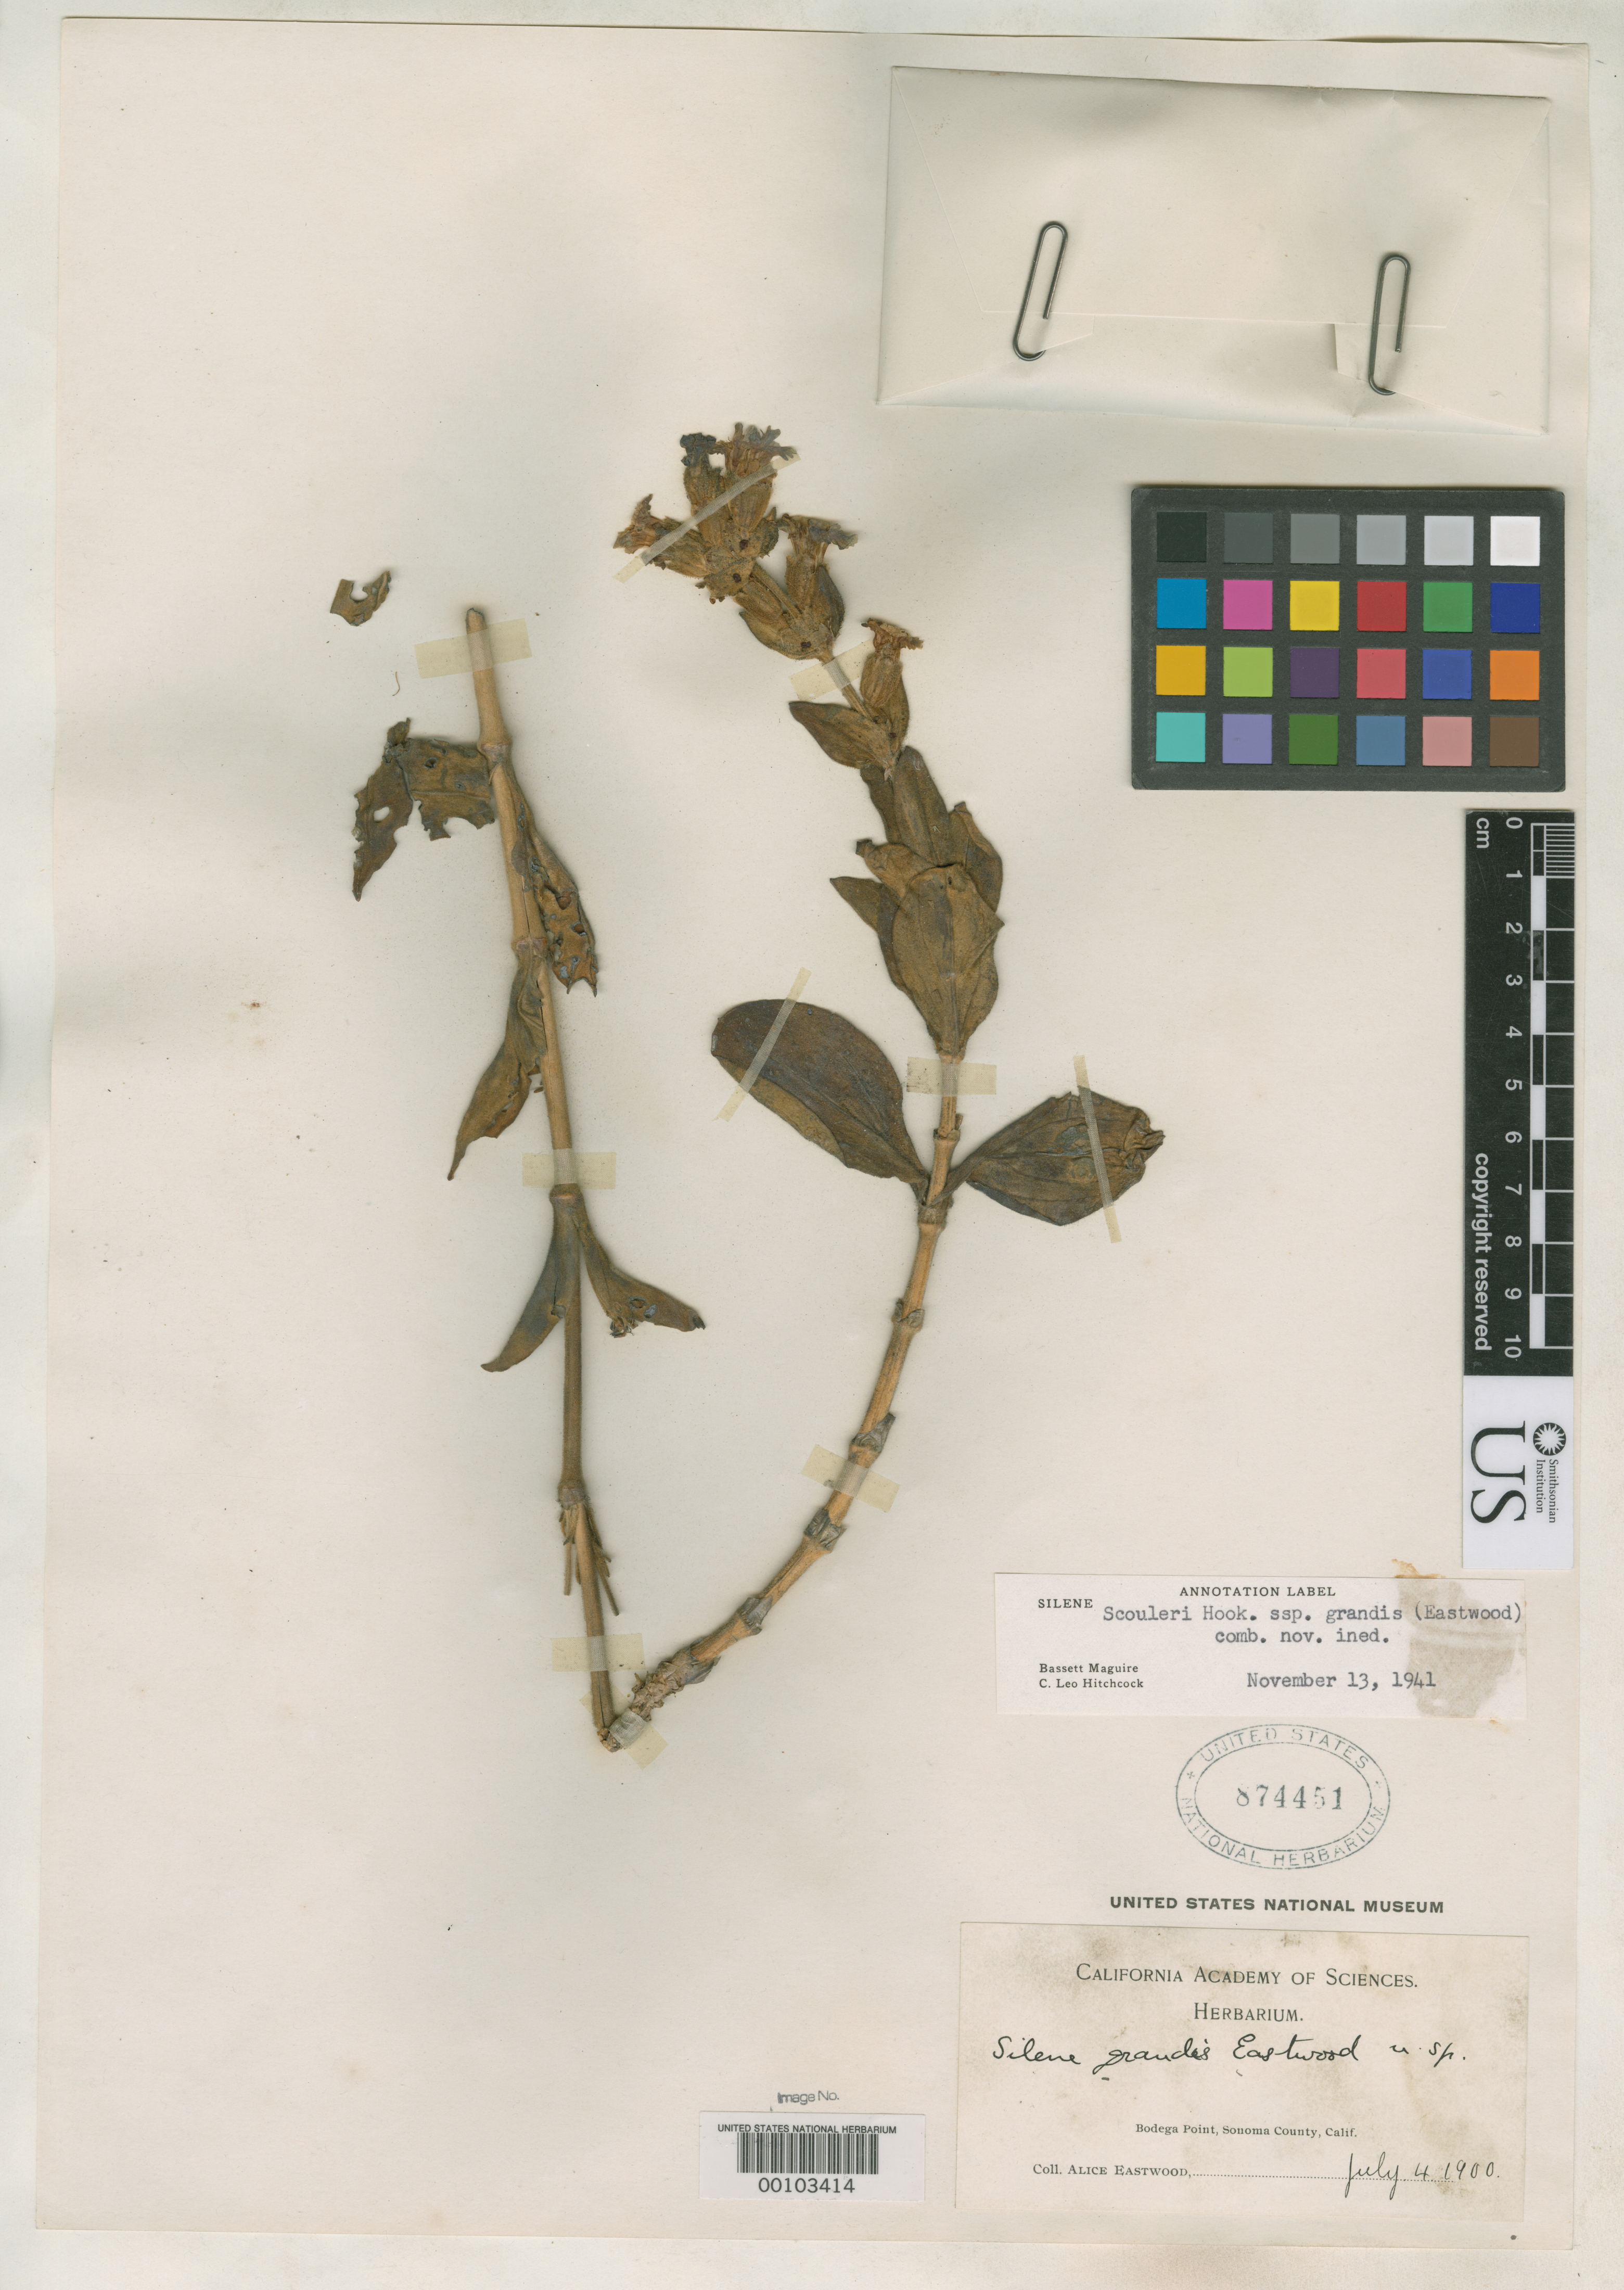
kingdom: Plantae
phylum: Tracheophyta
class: Magnoliopsida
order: Caryophyllales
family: Caryophyllaceae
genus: Silene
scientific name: Silene grandis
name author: Eastw.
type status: Type Collection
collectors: A. Eastwood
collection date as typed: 04 Jul 1900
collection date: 1900-07-04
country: United States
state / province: California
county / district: Sonoma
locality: Bodega Point.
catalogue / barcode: US 874451